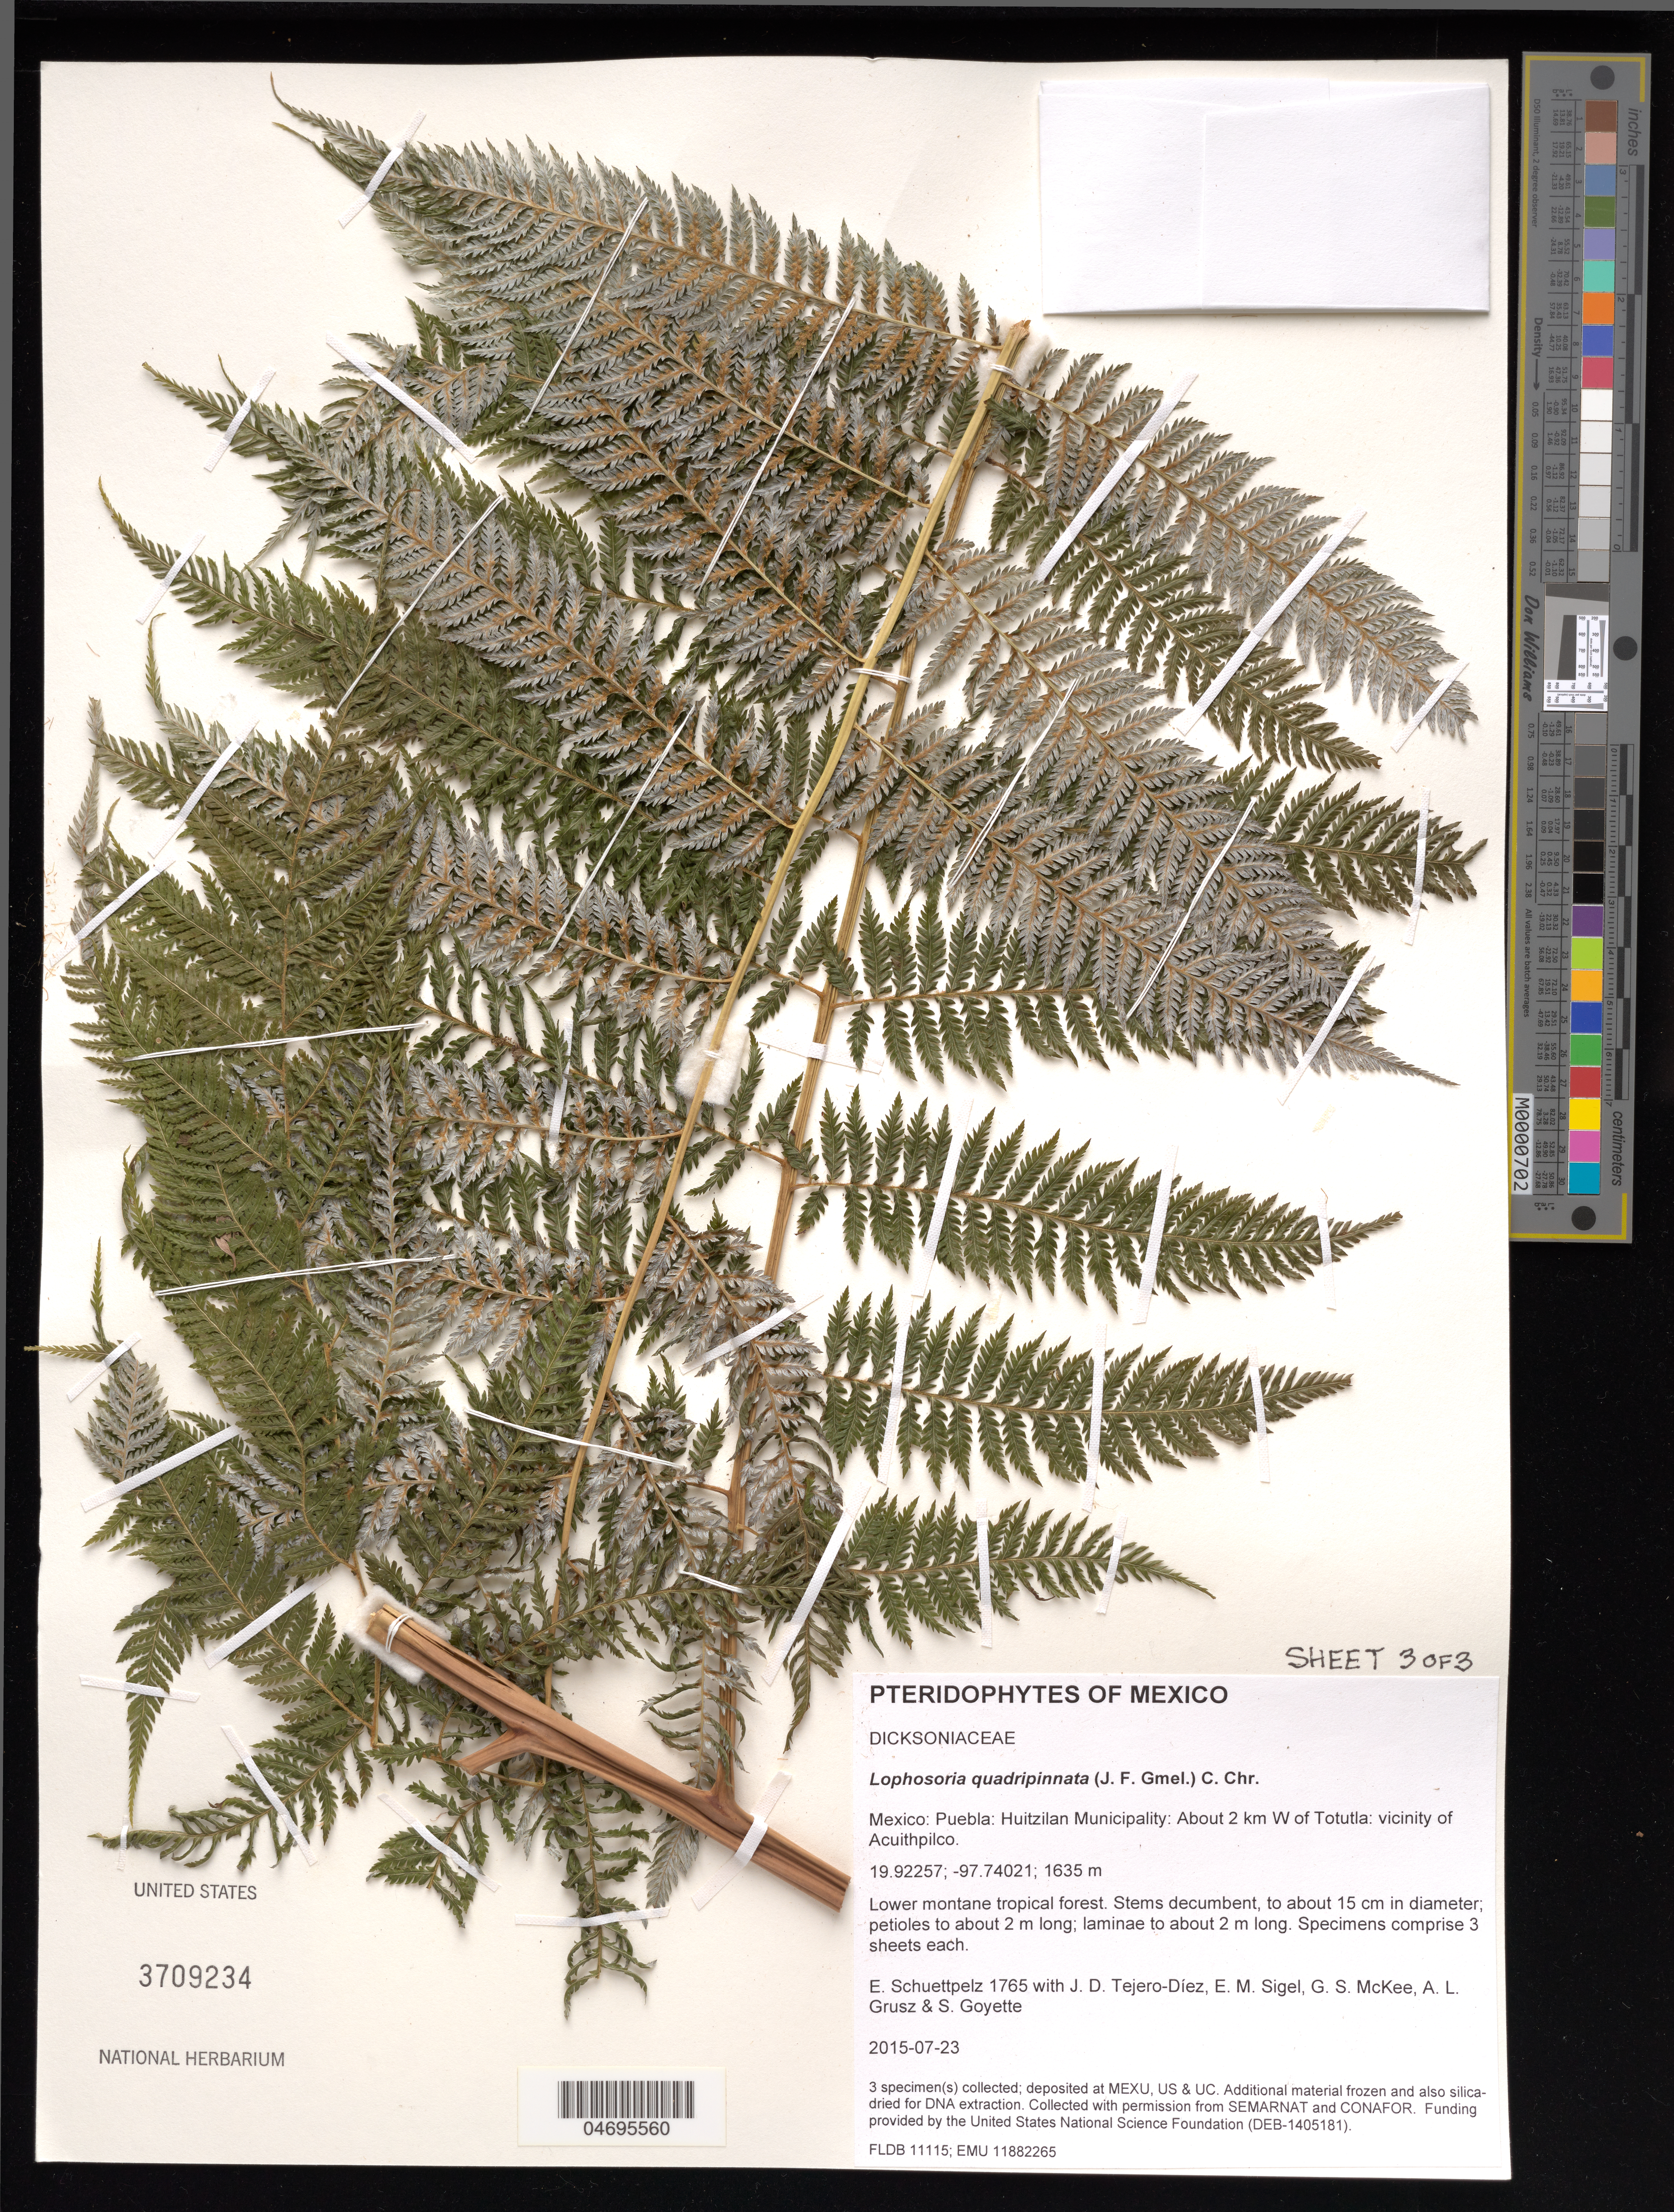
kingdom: Plantae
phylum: Tracheophyta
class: Polypodiopsida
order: Cyatheales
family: Dicksoniaceae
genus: Lophosoria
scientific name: Lophosoria quadripinnata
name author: (J.F. Gmel.) C. Chr.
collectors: E. Schuettpelz, D. Tejero-Díez, E. M. Sigel, G. S. McKee & A. Grusz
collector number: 1765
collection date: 2015-07-23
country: Mexico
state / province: Puebla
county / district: Huitzilan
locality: About 2 km W of Totutla: vicinity of Acuithpilco.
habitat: Lower montane tropical forest.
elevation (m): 1635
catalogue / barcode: US 3709234